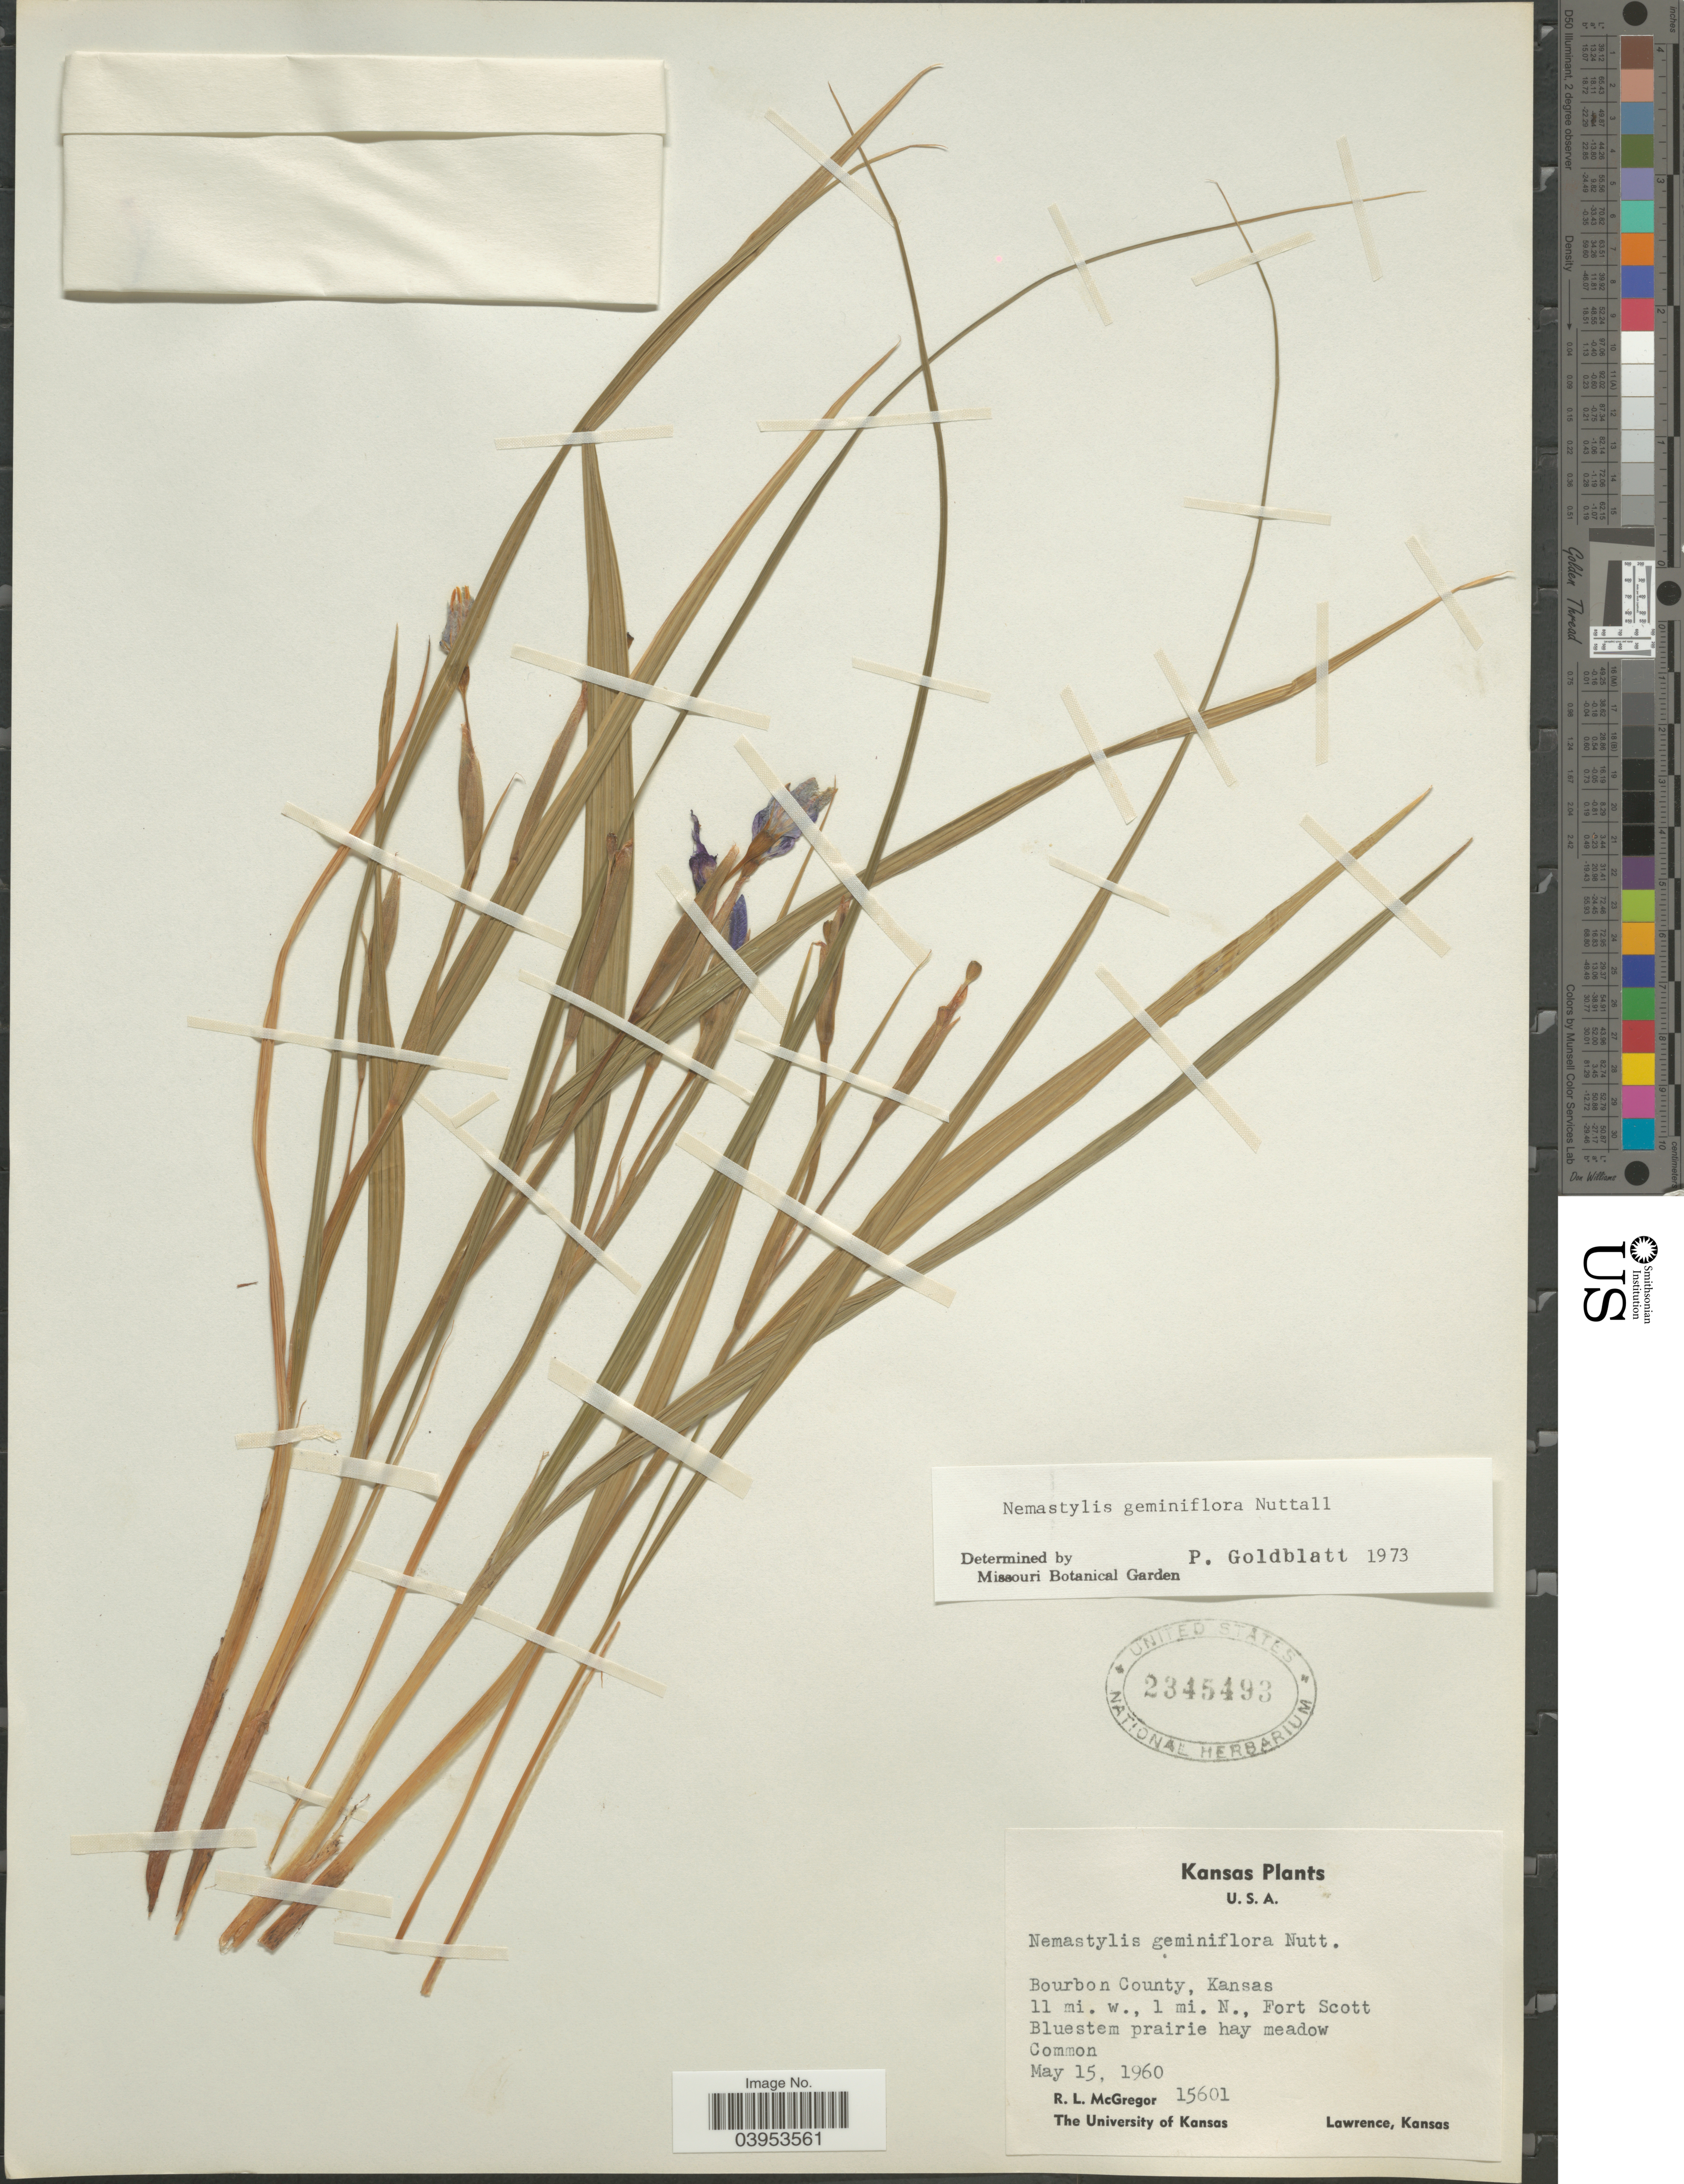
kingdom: Plantae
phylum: Tracheophyta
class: Liliopsida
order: Asparagales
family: Iridaceae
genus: Nemastylis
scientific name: Nemastylis geminiflora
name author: Nutt.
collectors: R. McGregor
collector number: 15601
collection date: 1960-05-15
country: United States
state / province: Kansas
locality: Bourbon County. 11 mi. w., 1 mi. N., Fort Scott.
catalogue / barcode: US 2345493